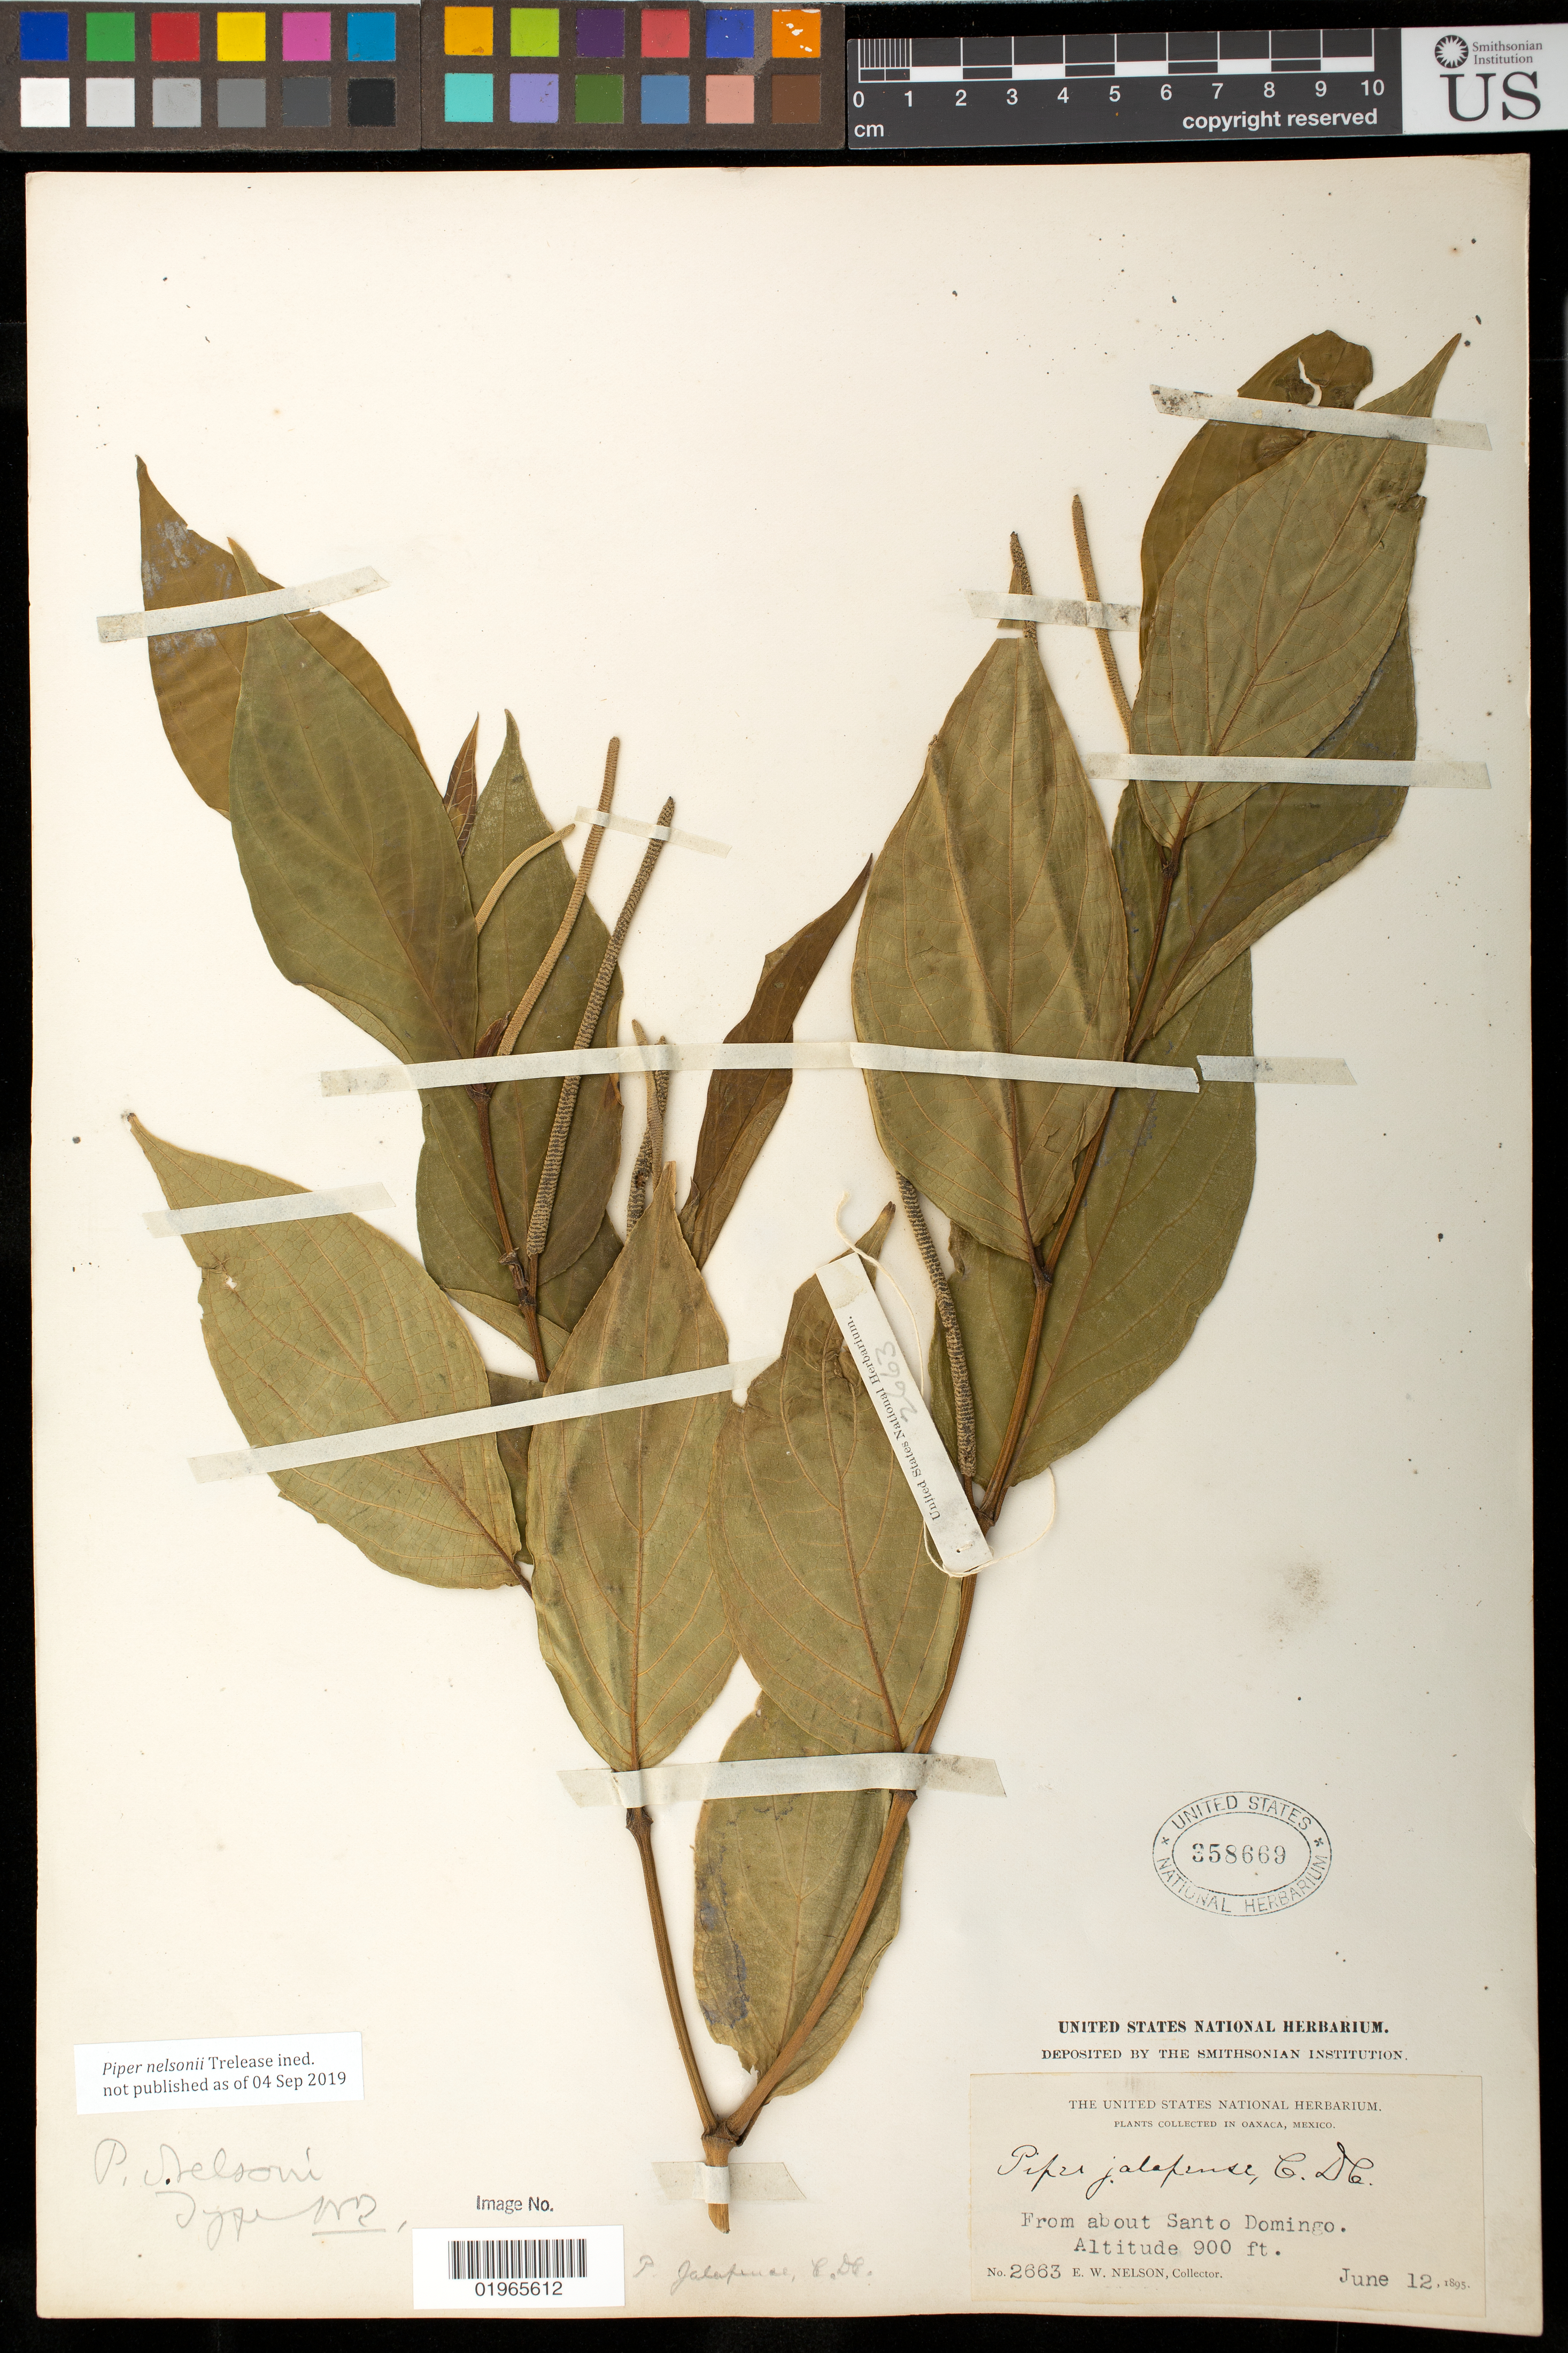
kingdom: Plantae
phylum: Tracheophyta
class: Magnoliopsida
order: Piperales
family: Piperaceae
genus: Piper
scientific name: Piper jalapense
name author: C. DC.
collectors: E. W. Nelson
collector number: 2663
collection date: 1895-06-12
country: Mexico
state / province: Oaxaca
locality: From about Santo Domingo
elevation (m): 274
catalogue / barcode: US 358669